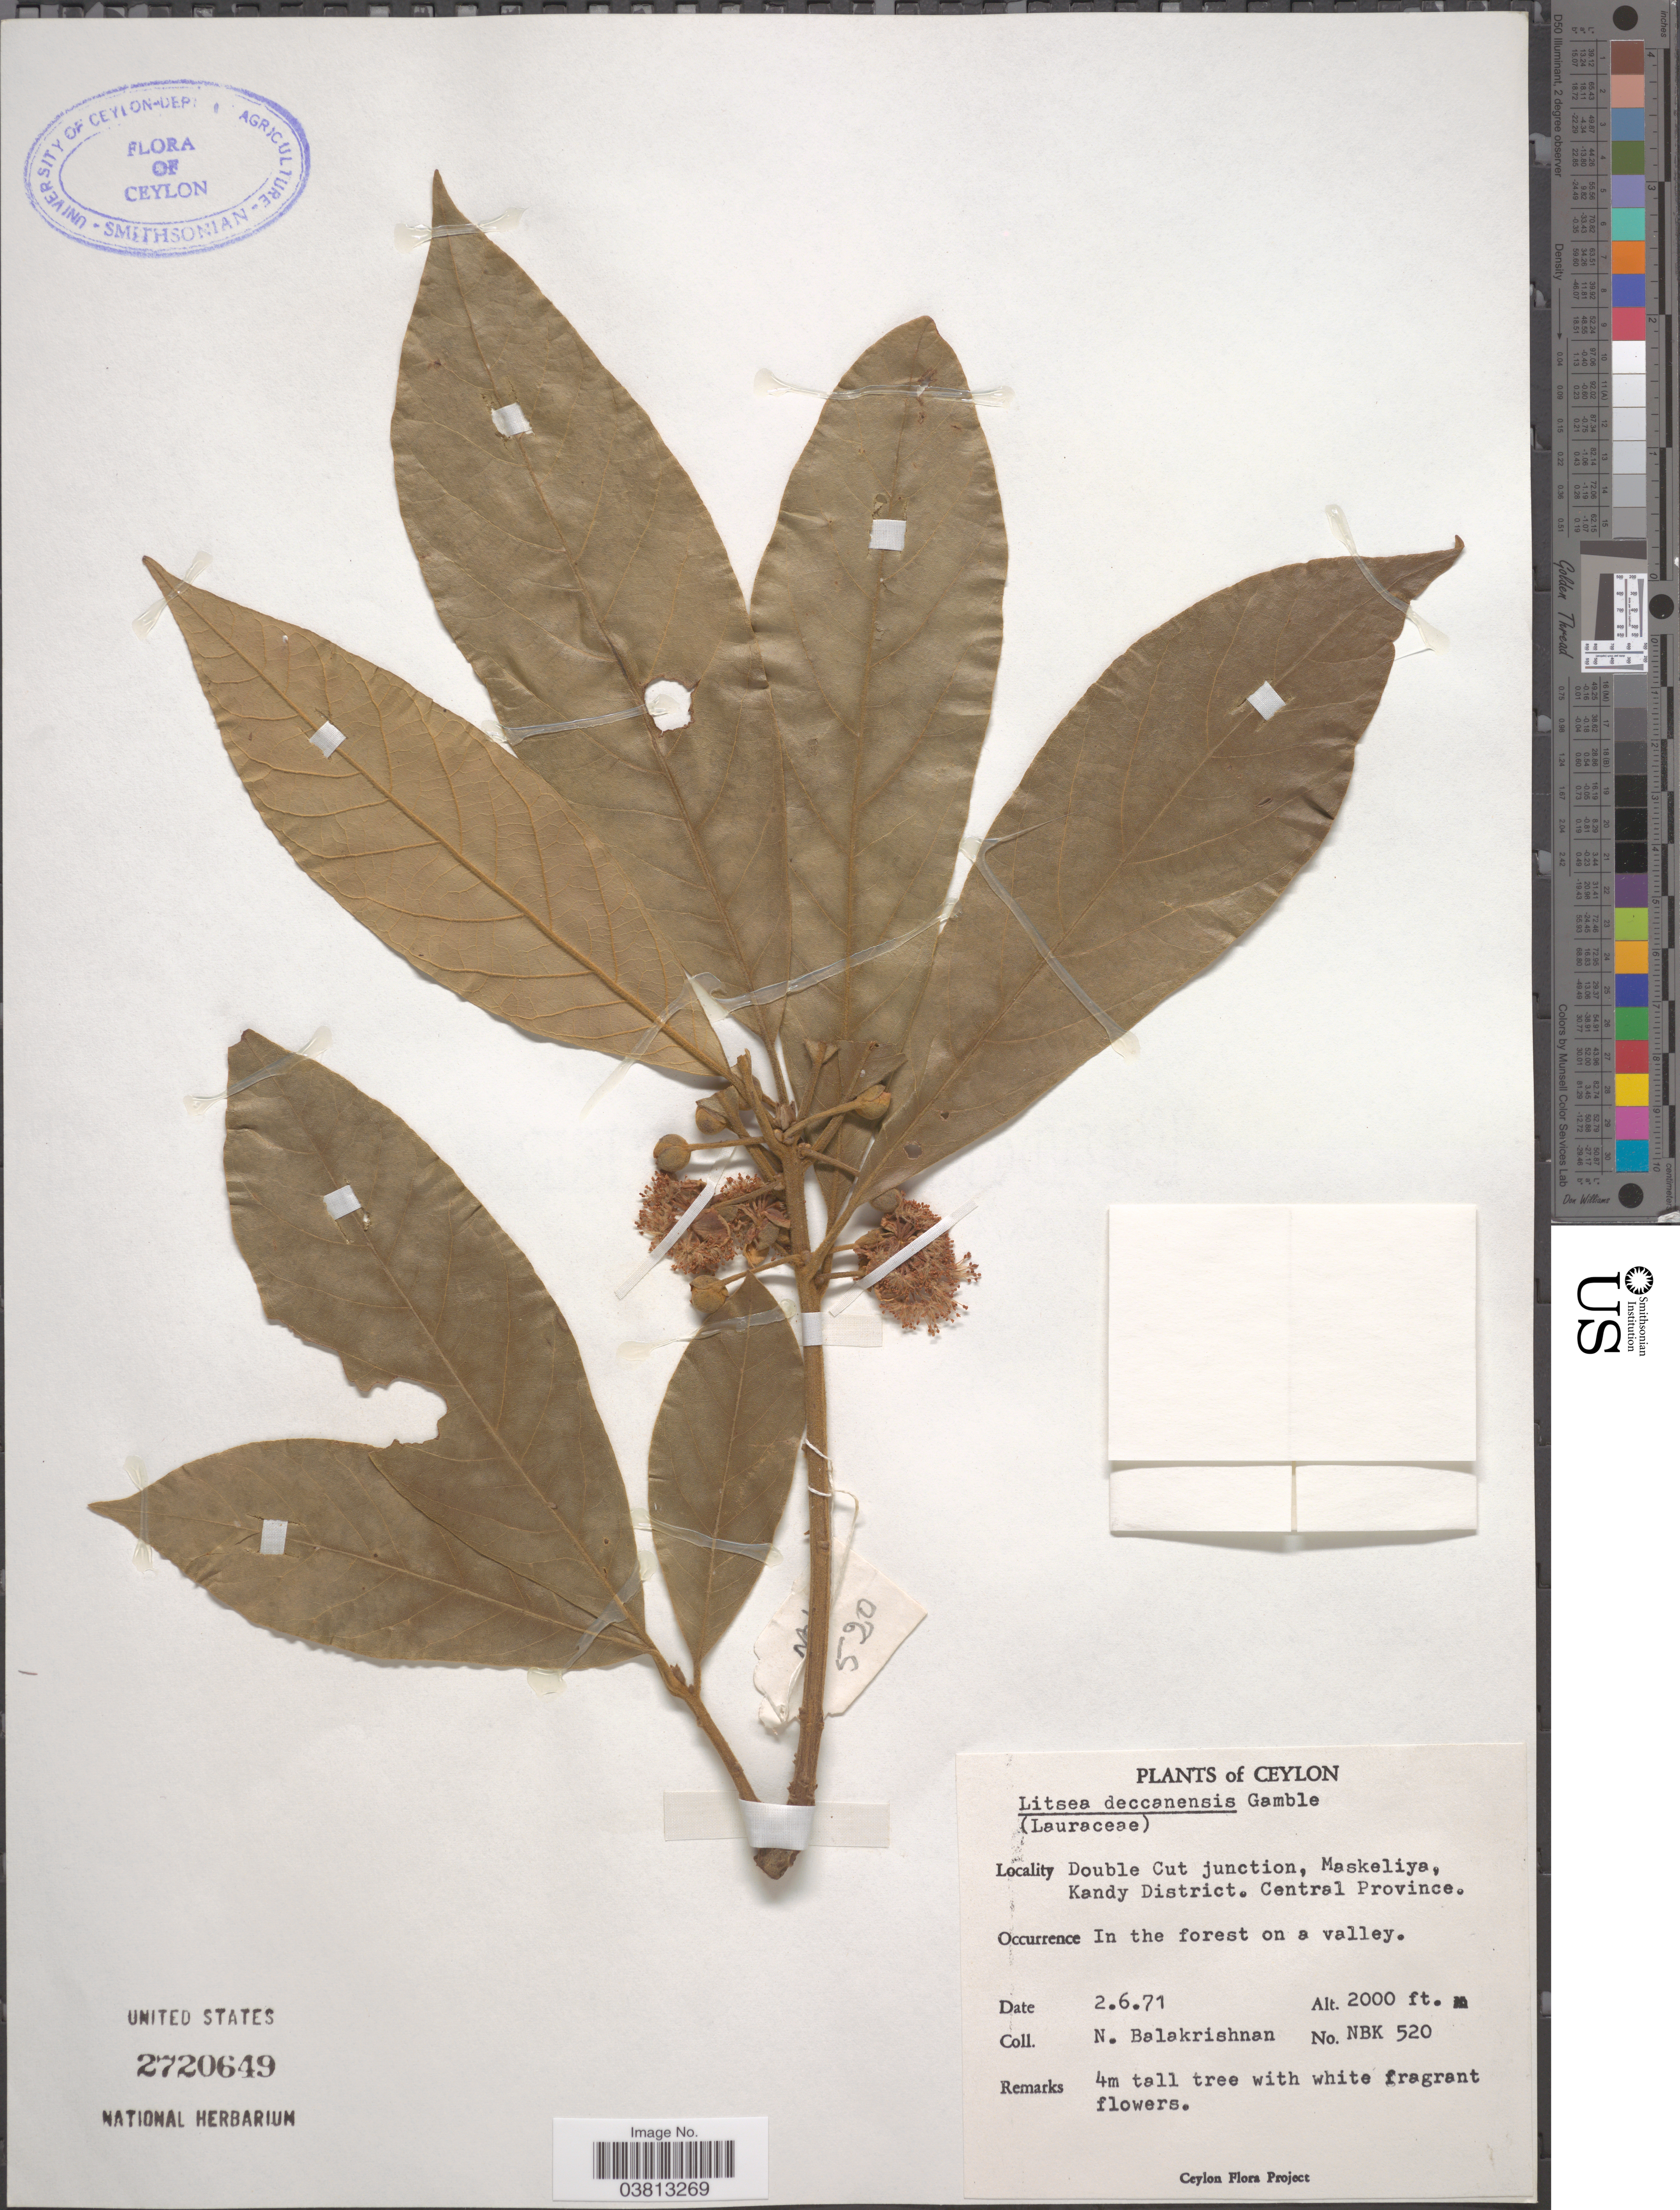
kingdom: Plantae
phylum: Tracheophyta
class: Magnoliopsida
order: Laurales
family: Lauraceae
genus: Litsea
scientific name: Litsea deccanensis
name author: Gamble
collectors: N. Balakrishnan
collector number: NBK 520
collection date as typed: Transcribed d/m/y: 2/6/71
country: Sri Lanka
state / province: Central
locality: Ceylon. Double Cut junction, Maskeliya Kandy District.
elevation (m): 610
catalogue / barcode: US 2720649